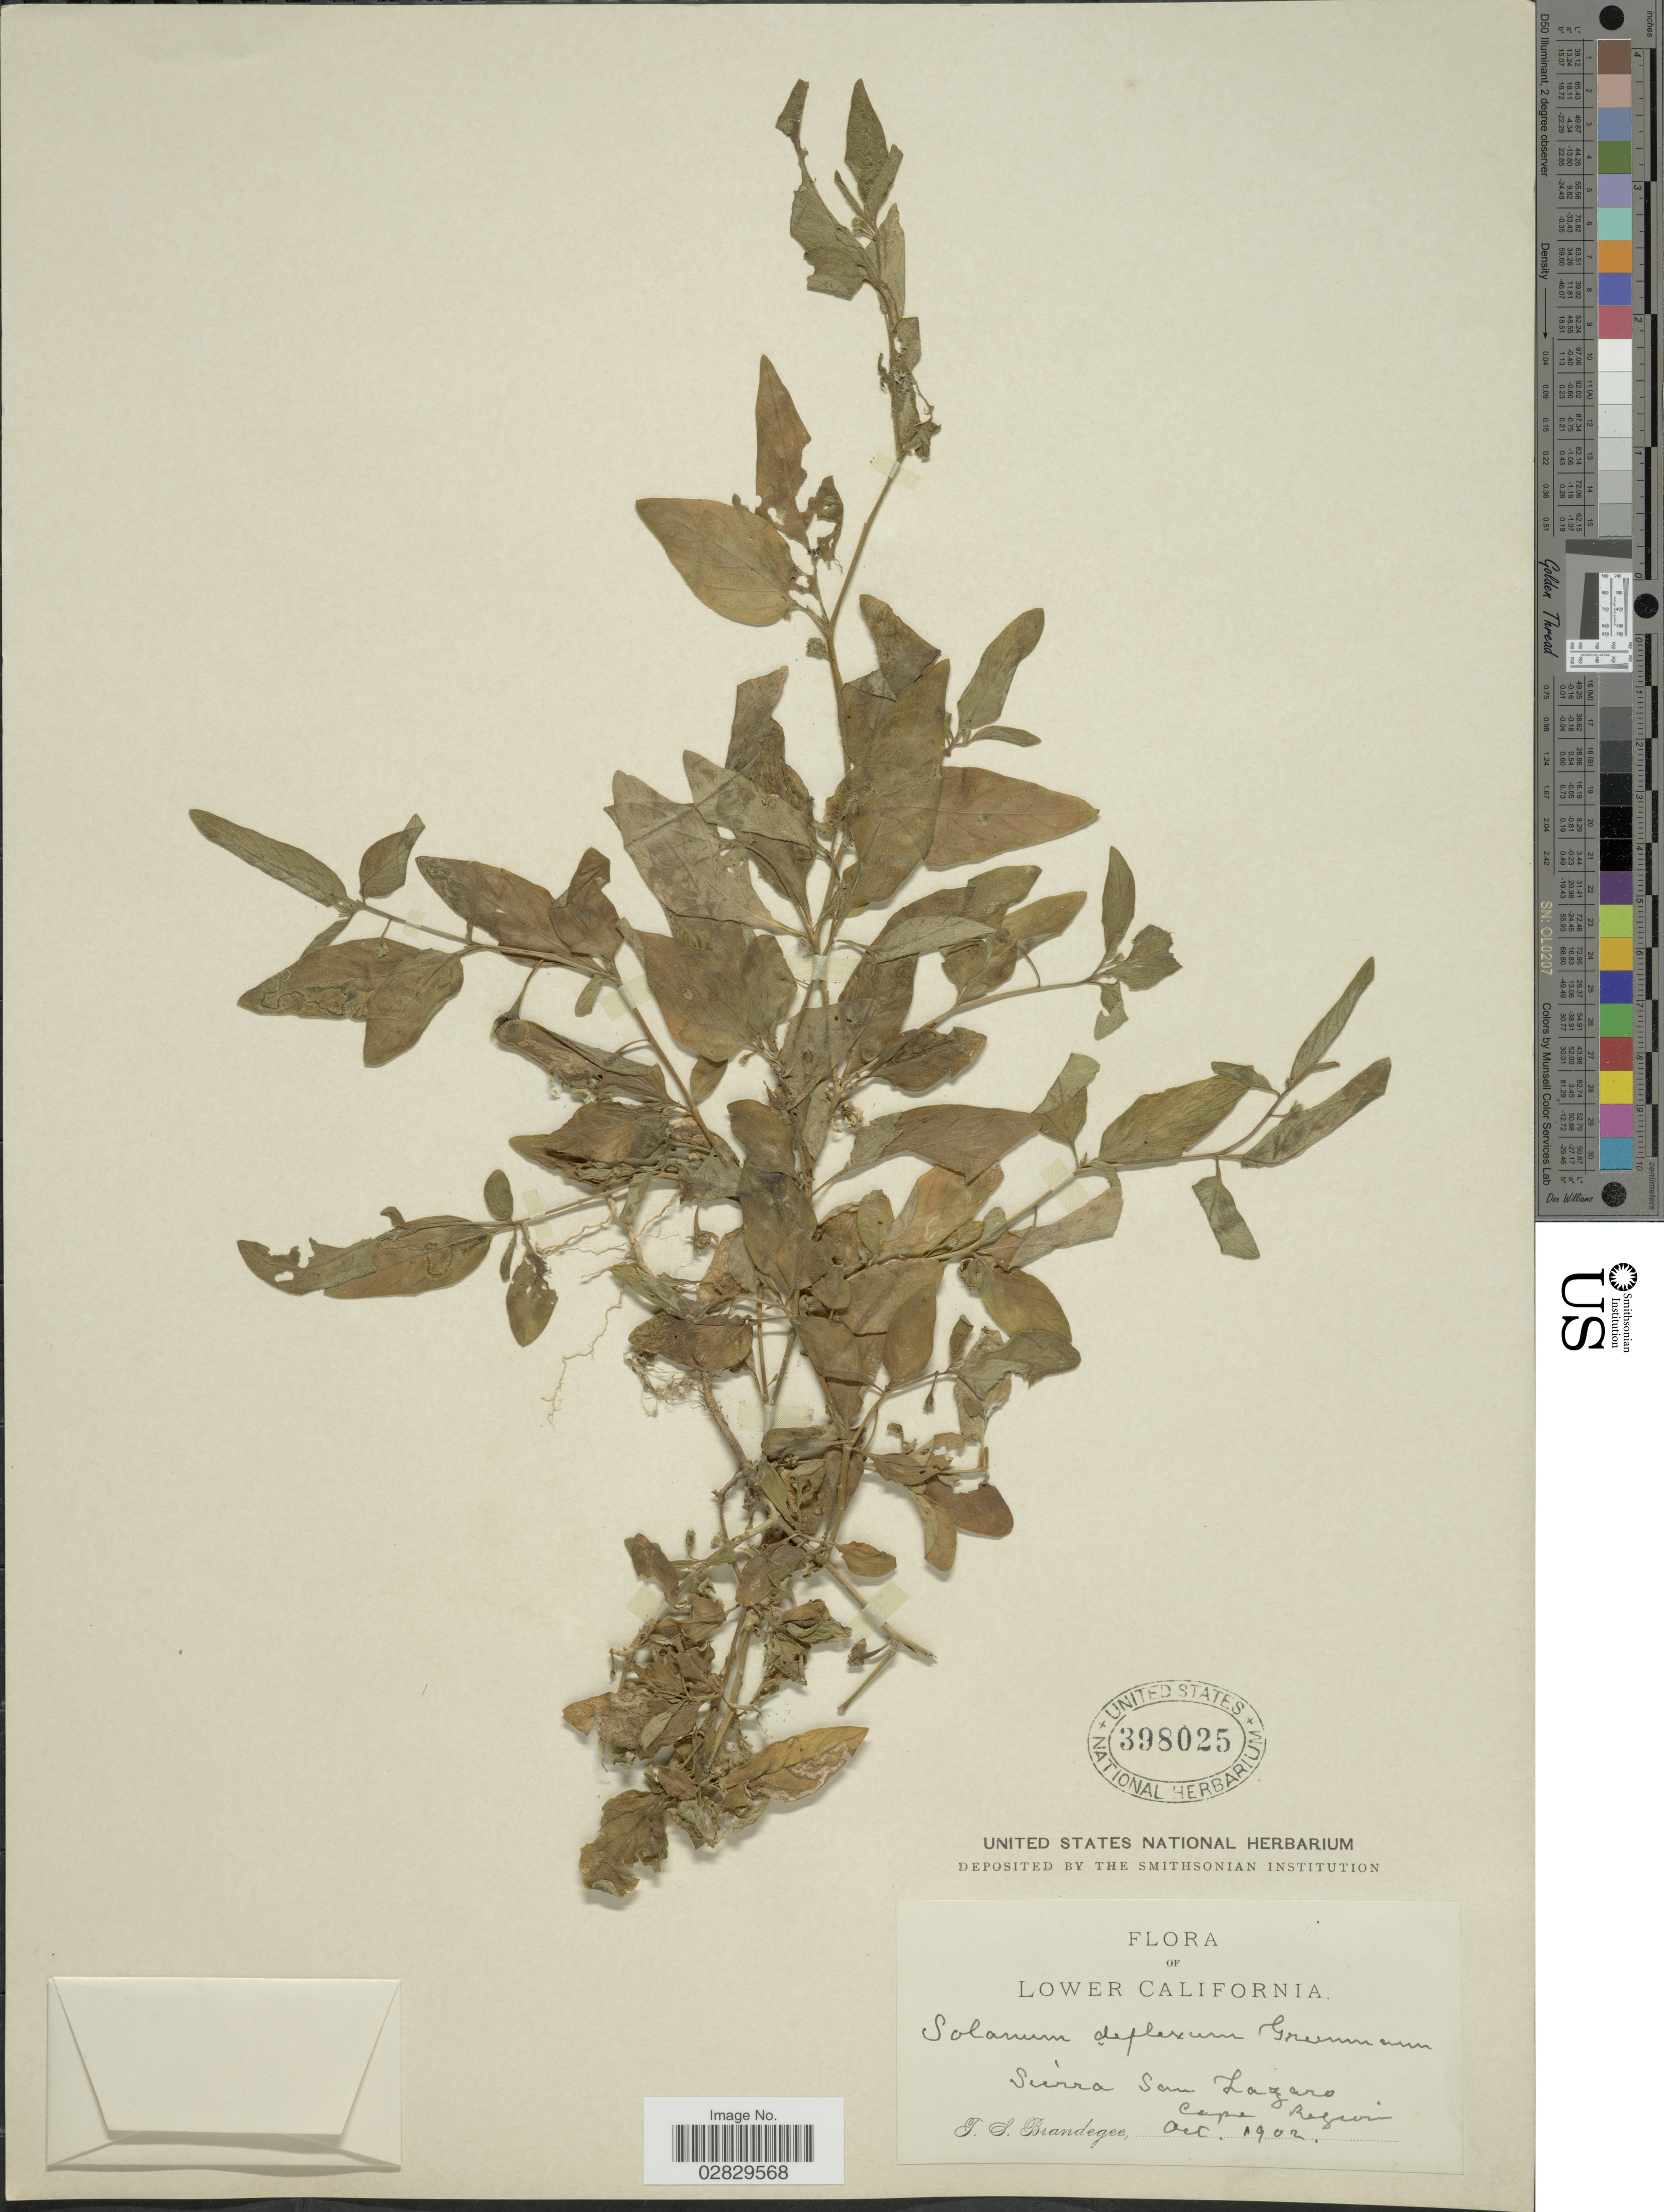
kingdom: Plantae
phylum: Tracheophyta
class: Magnoliopsida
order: Solanales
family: Solanaceae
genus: Solanum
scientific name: Solanum deflexum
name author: Greenm.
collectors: J. S. Brandegee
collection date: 1902-10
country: Mexico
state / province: Baja California Sur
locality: Lower California. Sierra San Lazaro. Cape Region.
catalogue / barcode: US 398025